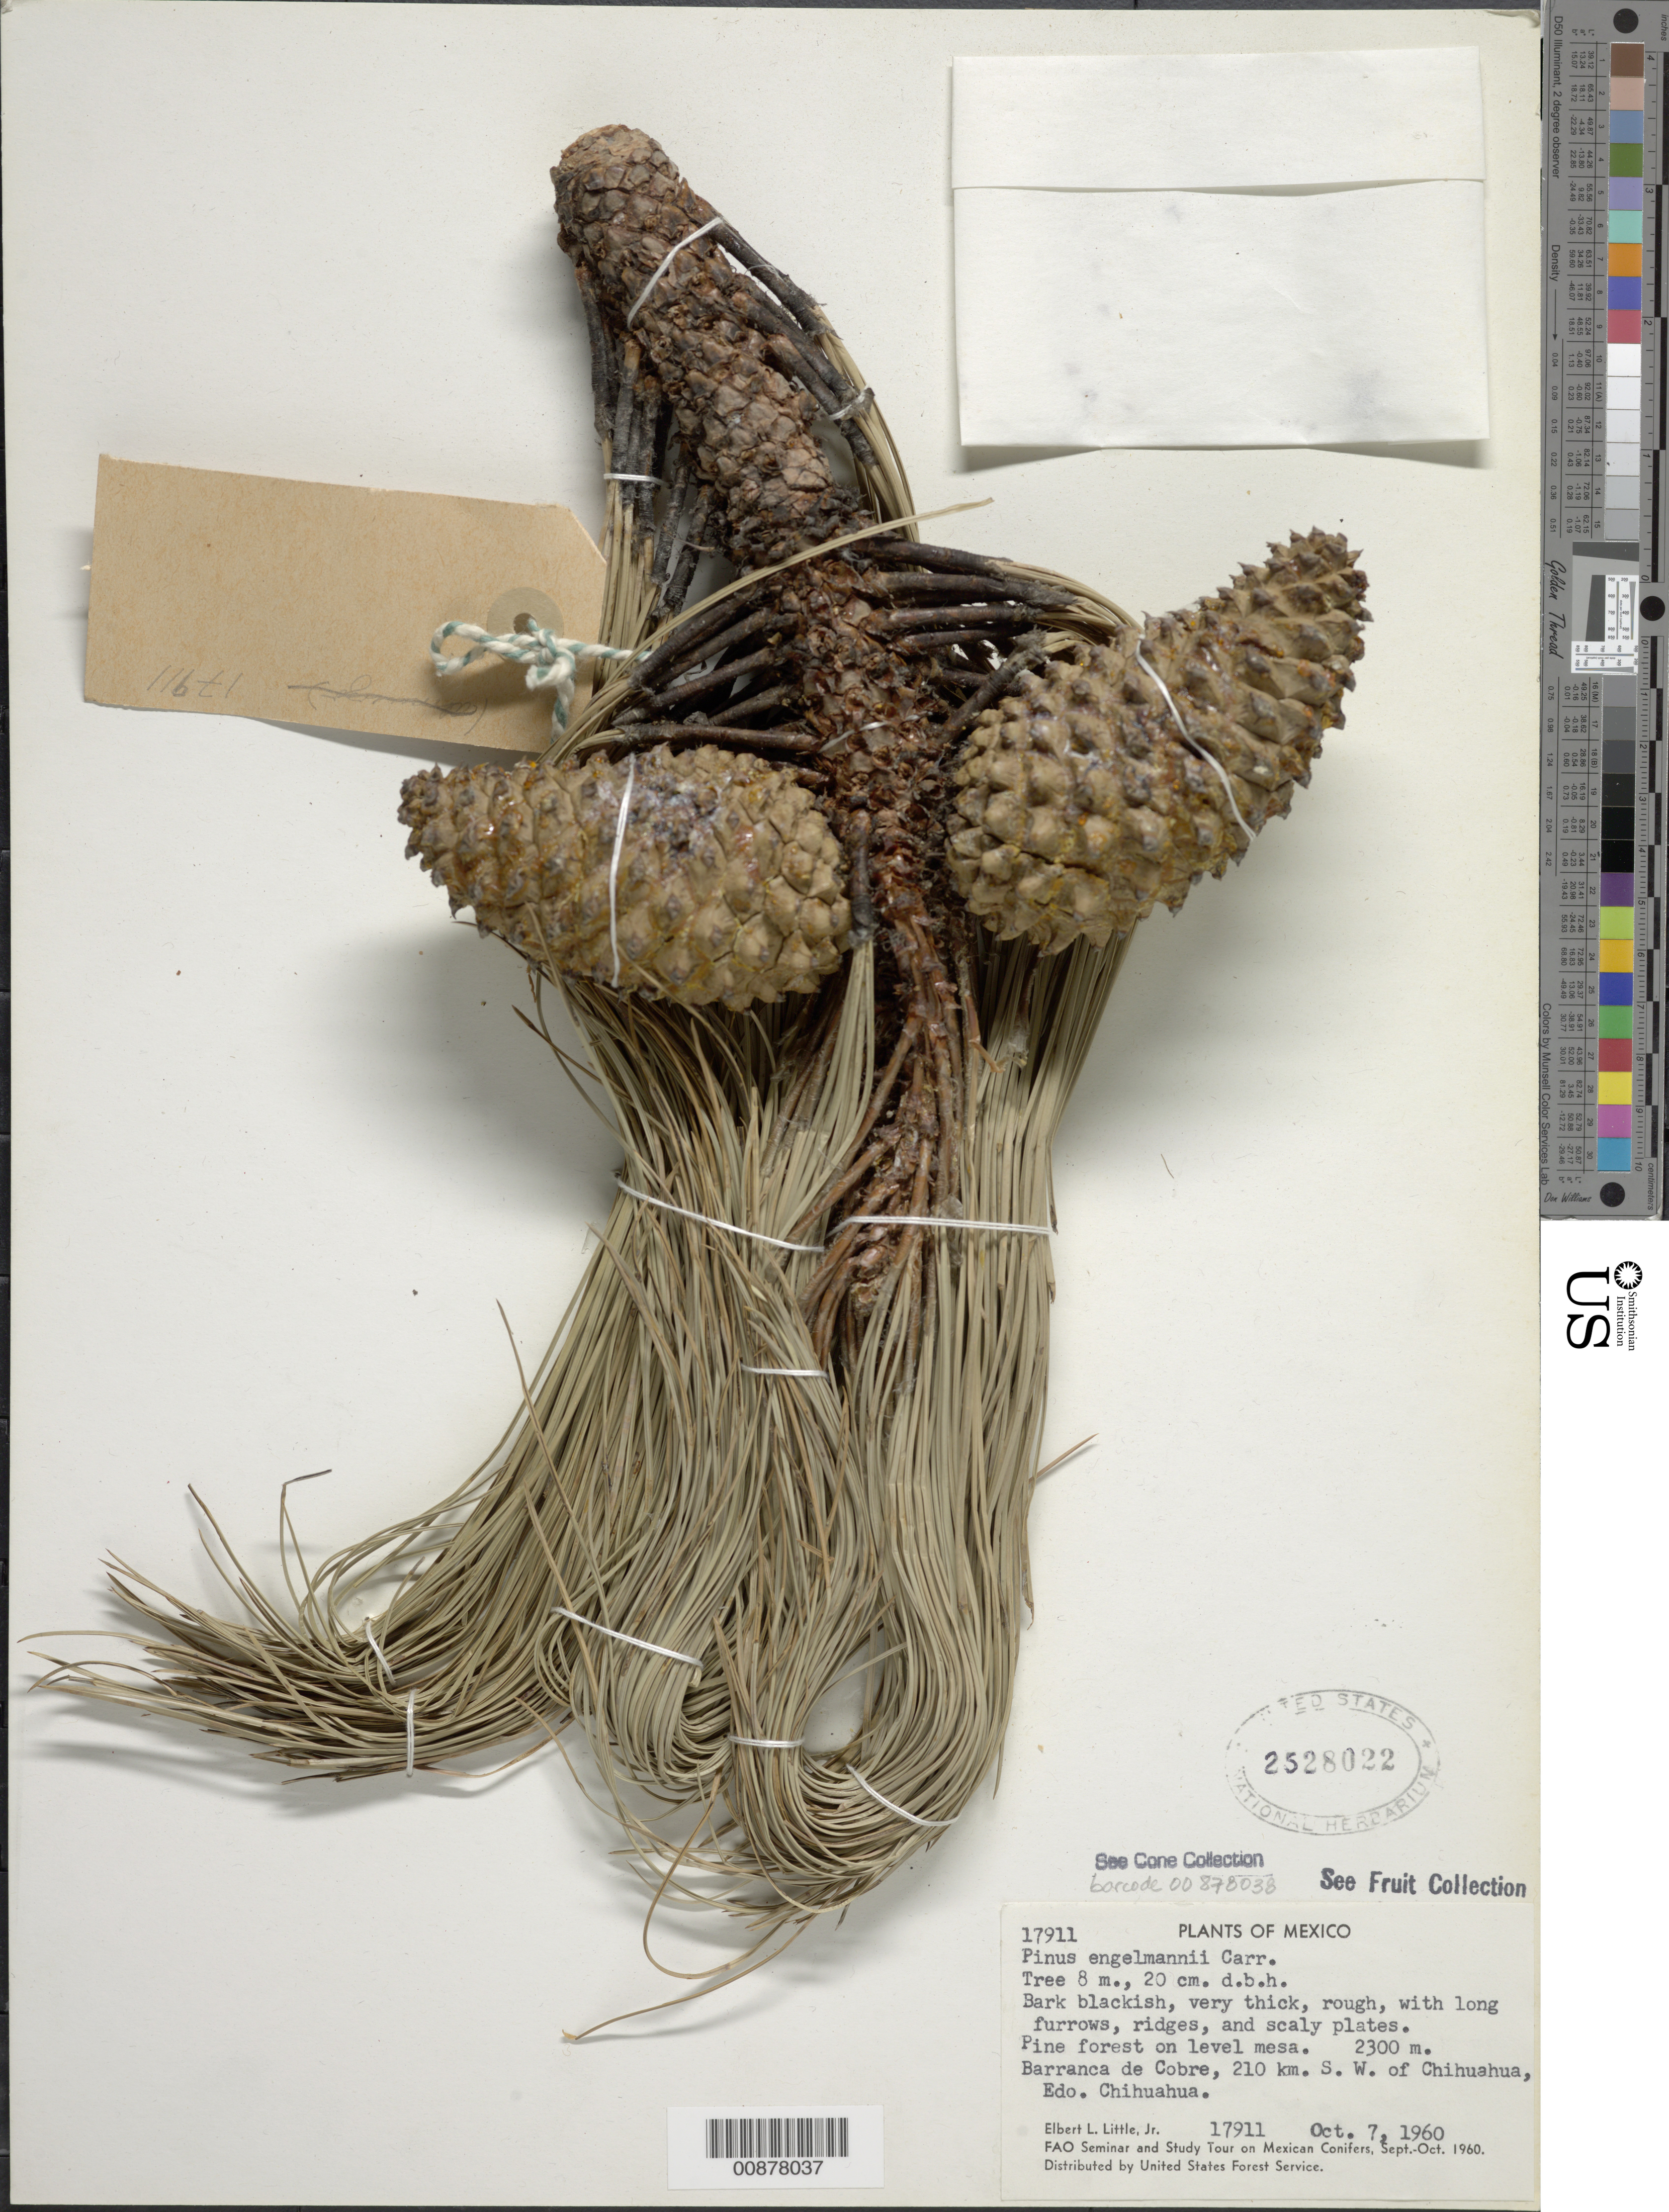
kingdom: Plantae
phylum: Tracheophyta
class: Pinopsida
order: Pinales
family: Pinaceae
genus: Pinus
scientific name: Pinus engelmannii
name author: Carrière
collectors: E. L. Little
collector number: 17911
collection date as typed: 07 Oct 1960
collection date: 1960-10-07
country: Mexico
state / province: Chihuahua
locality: Barranca del Cobre, 210 km. SW of Chihuahua, Chihuahua.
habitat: Pine forest on level mesa.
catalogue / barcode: US 2528022